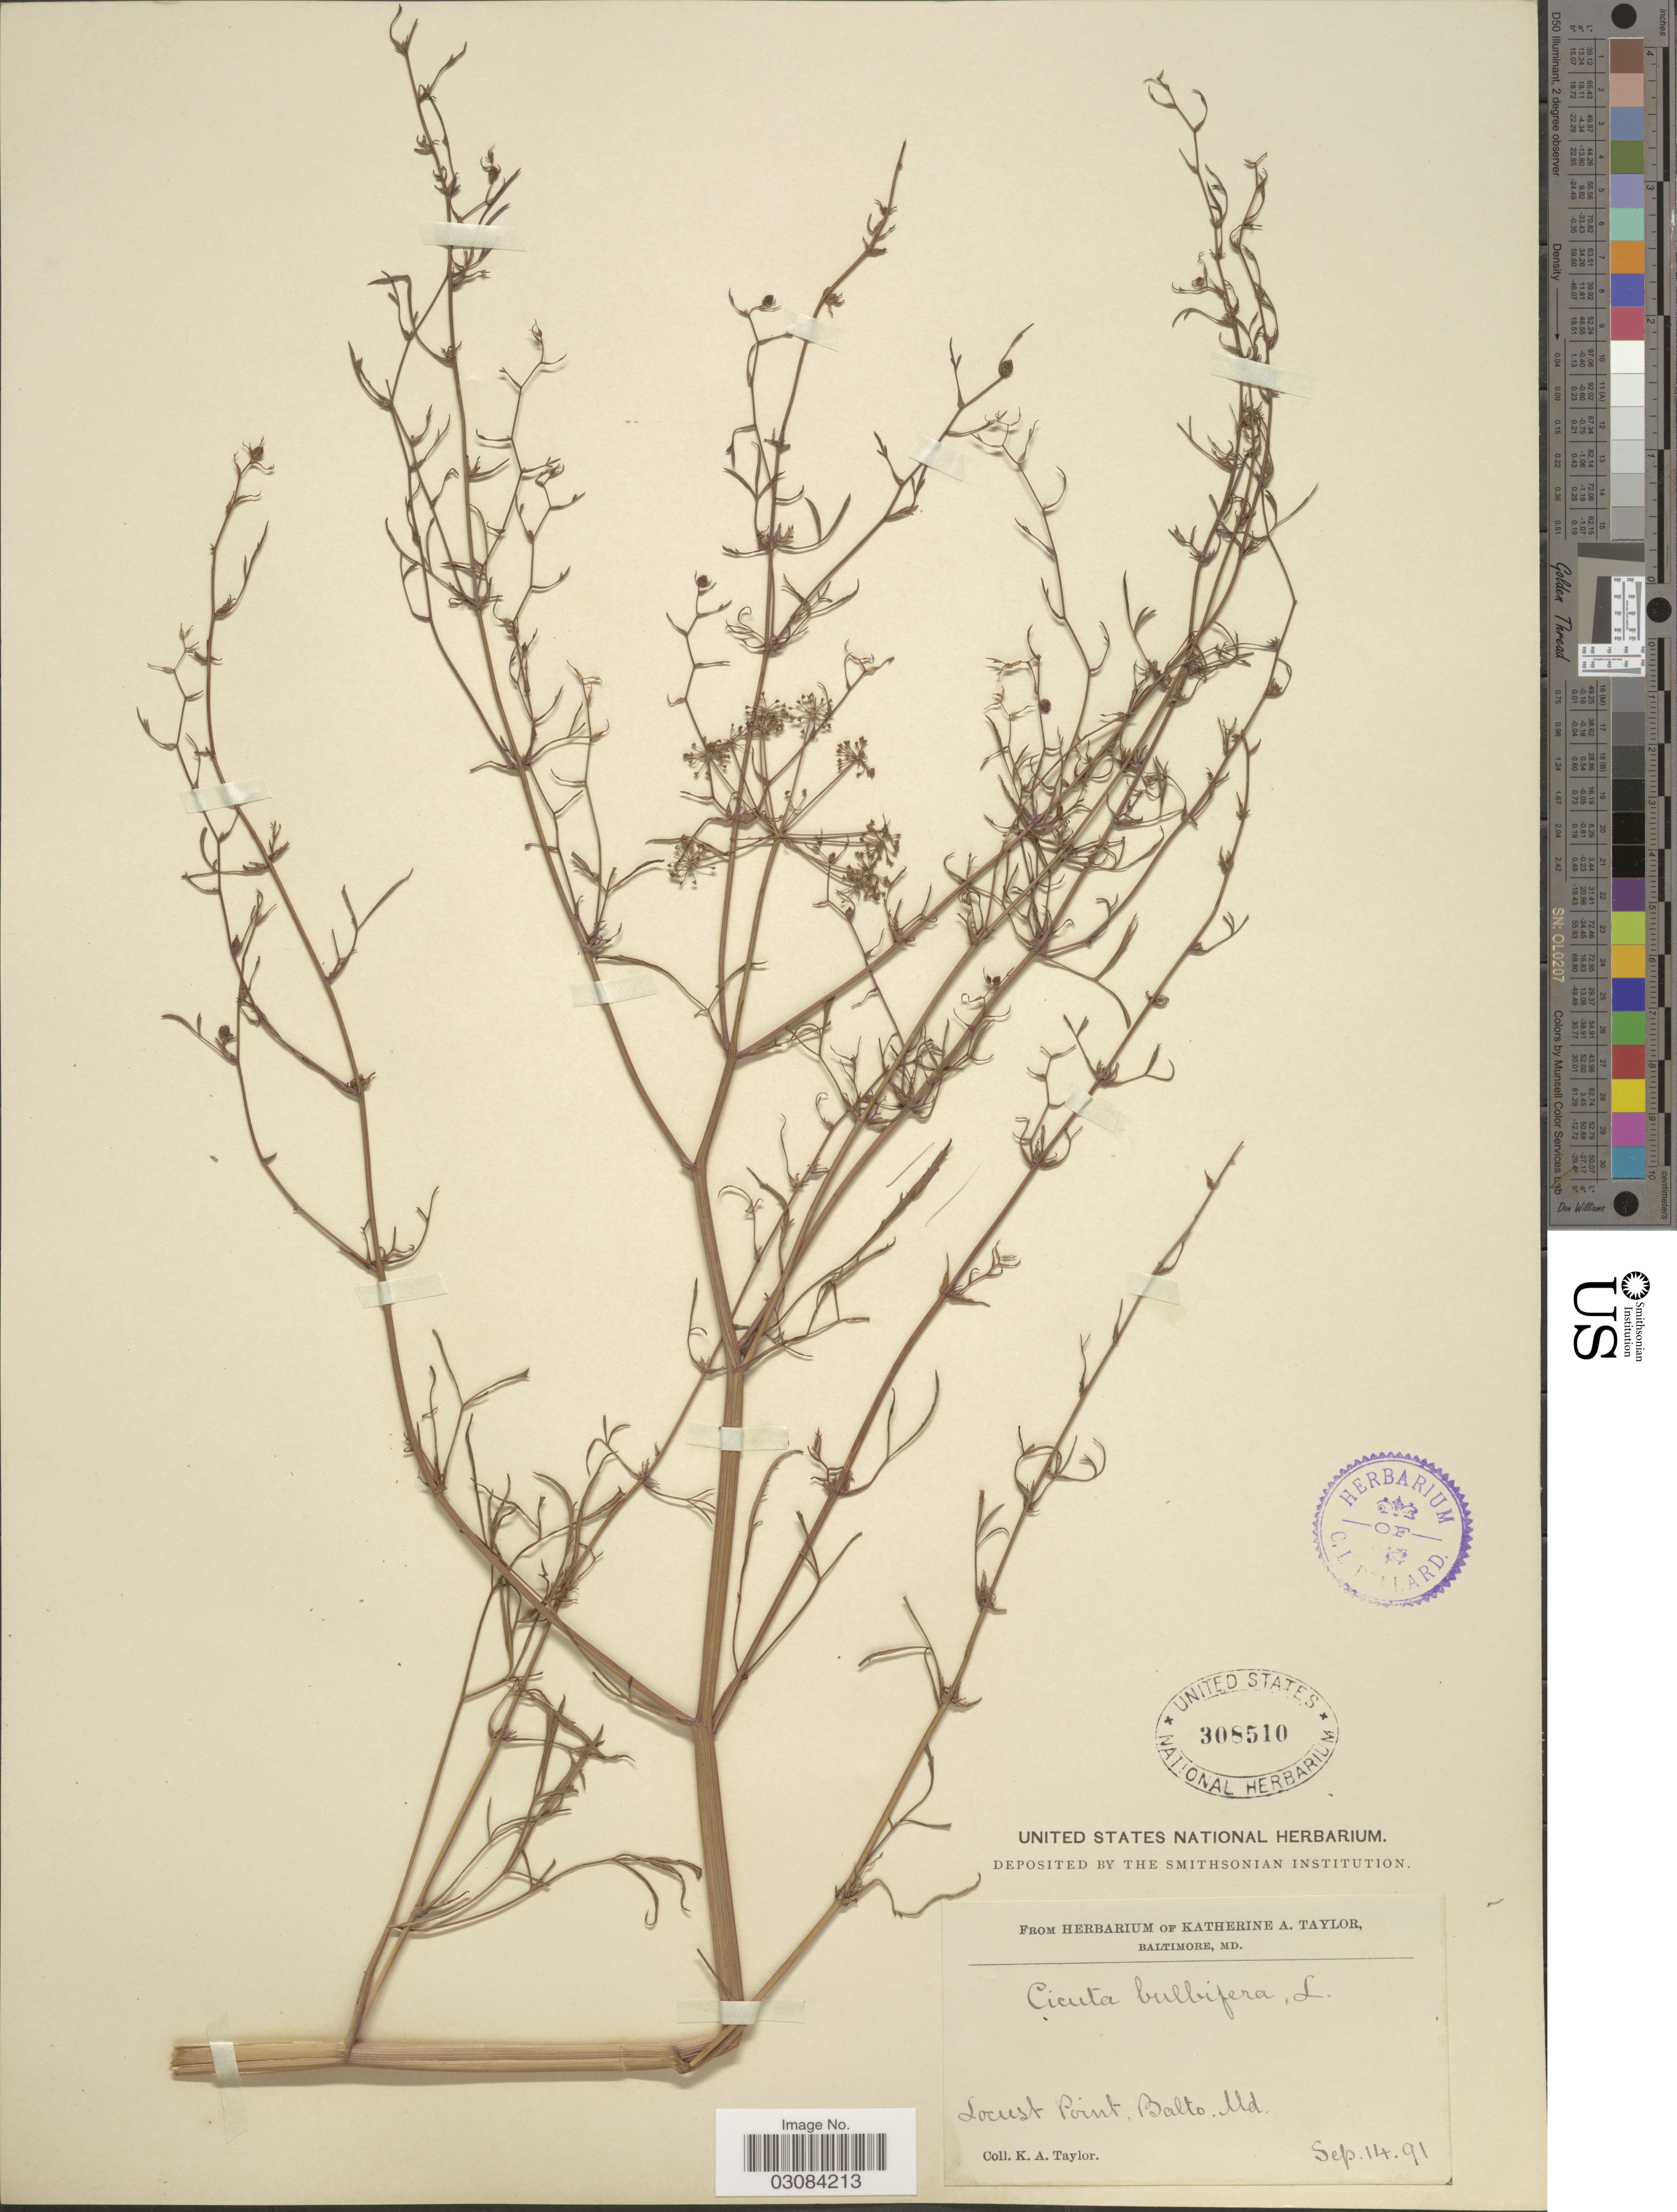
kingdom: Plantae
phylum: Tracheophyta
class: Magnoliopsida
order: Apiales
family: Apiaceae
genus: Cicuta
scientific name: Cicuta bulbifera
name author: L.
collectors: K. A. Taylor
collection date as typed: Transcribed d/m/y: 14/9/91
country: United States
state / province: Maryland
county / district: Baltimore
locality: Locust Point.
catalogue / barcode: US 308510